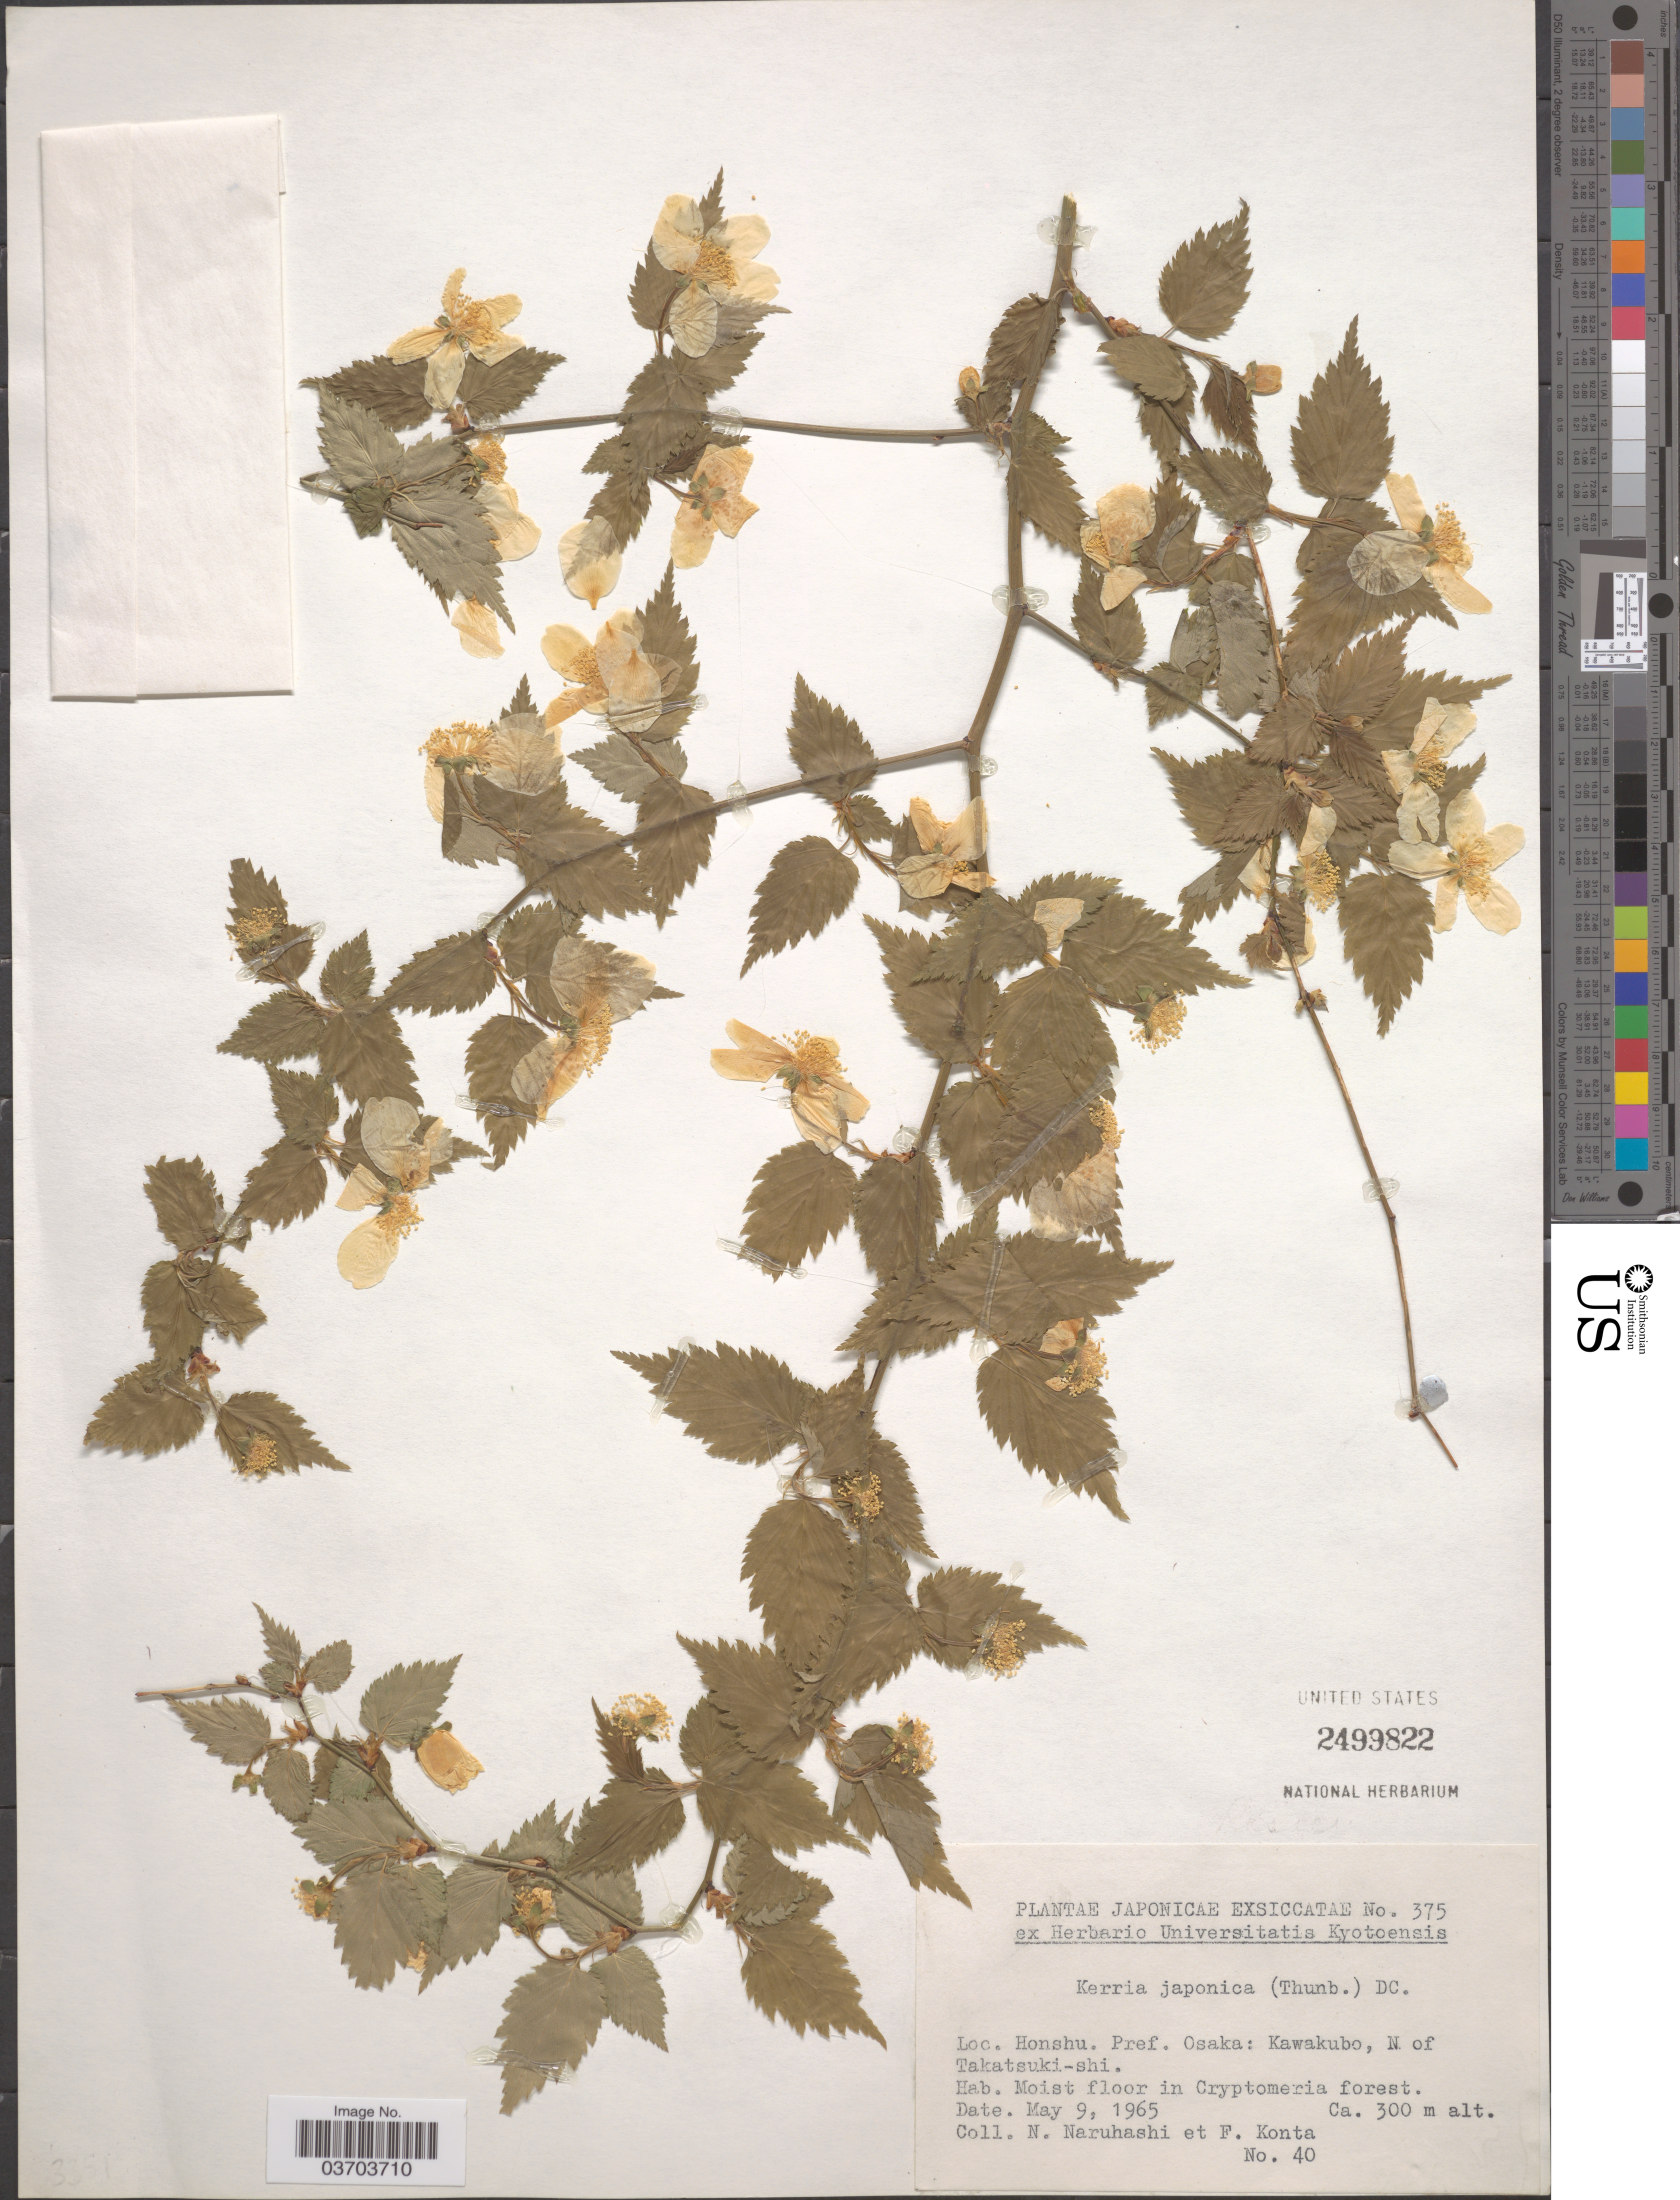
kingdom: Plantae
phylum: Tracheophyta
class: Magnoliopsida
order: Rosales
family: Rosaceae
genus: Kerria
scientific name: Kerria japonica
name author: (L.) DC.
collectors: N. Naruhashi & F. Konta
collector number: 40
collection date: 1965-05-09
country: Japan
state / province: Osaka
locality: Japonicae. Honshu. Pref. Osaka: Kawakubo, N. of Takatsuki-shi.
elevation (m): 300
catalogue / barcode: US 2499822